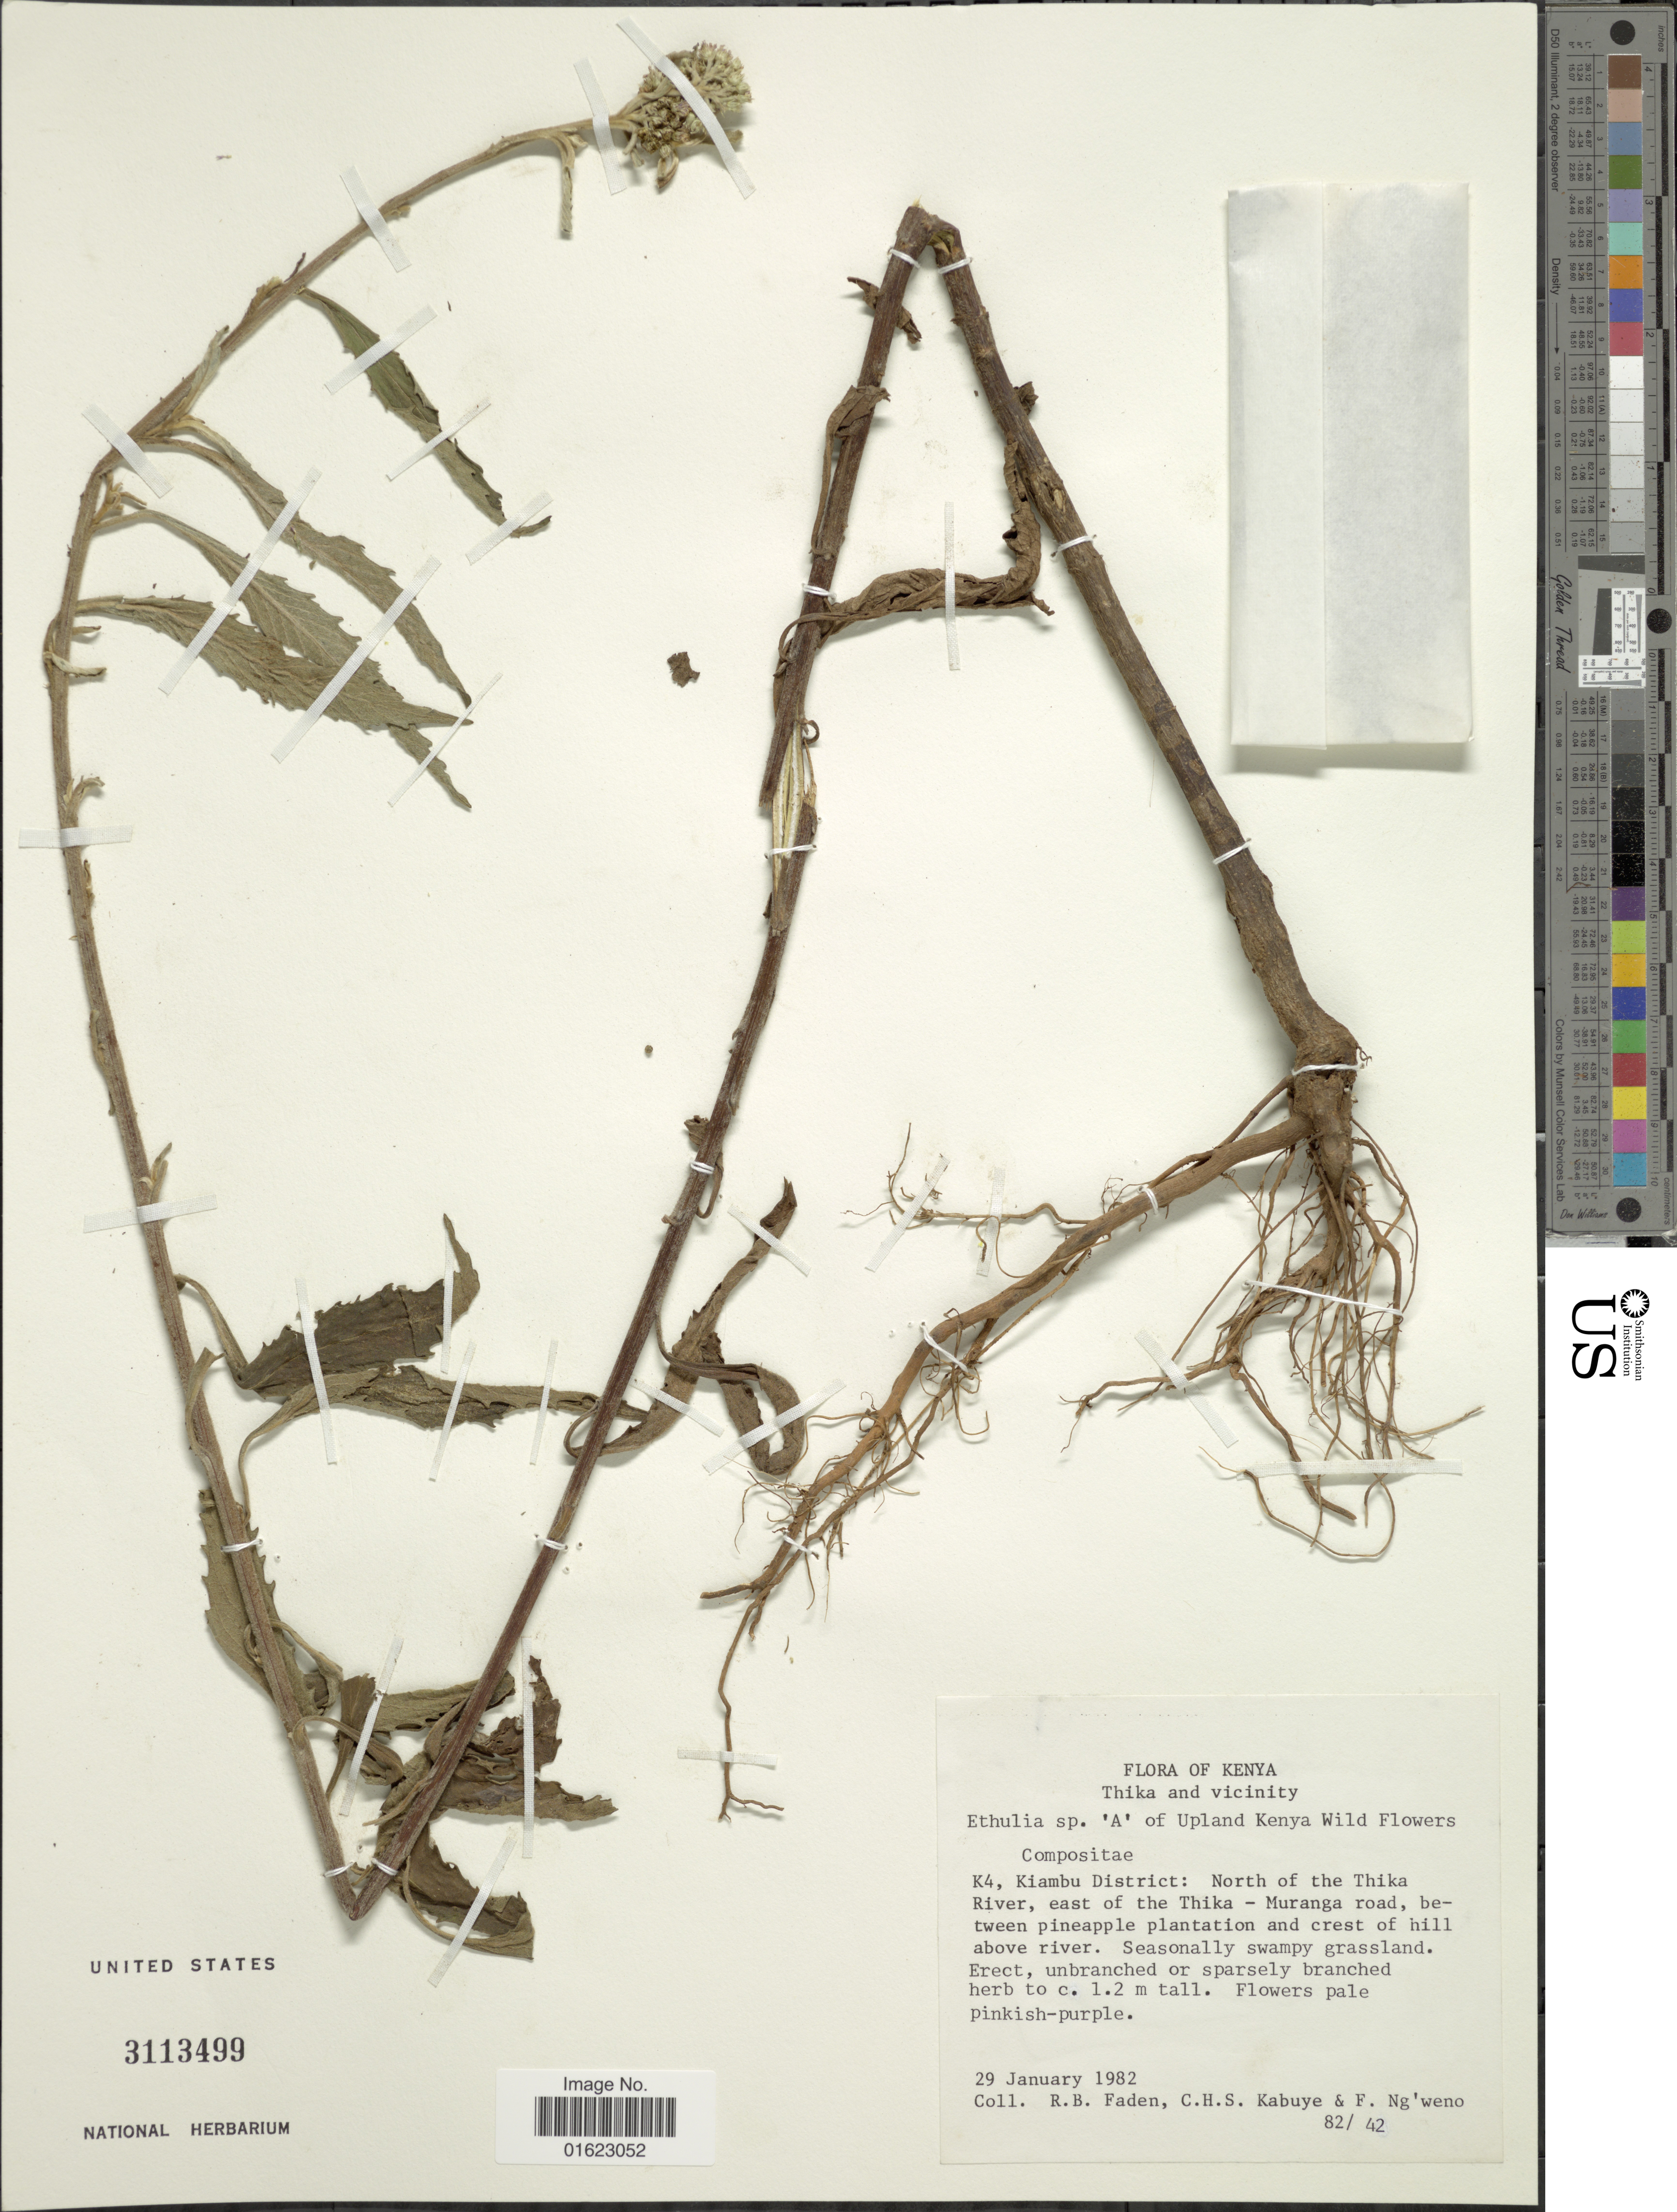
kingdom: Plantae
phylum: Tracheophyta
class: Magnoliopsida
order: Asterales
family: Asteraceae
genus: Ethulia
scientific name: Ethulia sp.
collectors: R. B. Faden, C. Kabuye & F. Ng'weno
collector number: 82/42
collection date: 1982-01-29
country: Kenya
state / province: Kiambu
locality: Kenya. Thika and vicinity. K4, Kiamba District: North of the Thika River, east of the Thika - Muranga road, between pineapple plantation and crest of hill above river.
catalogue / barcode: US 3113499